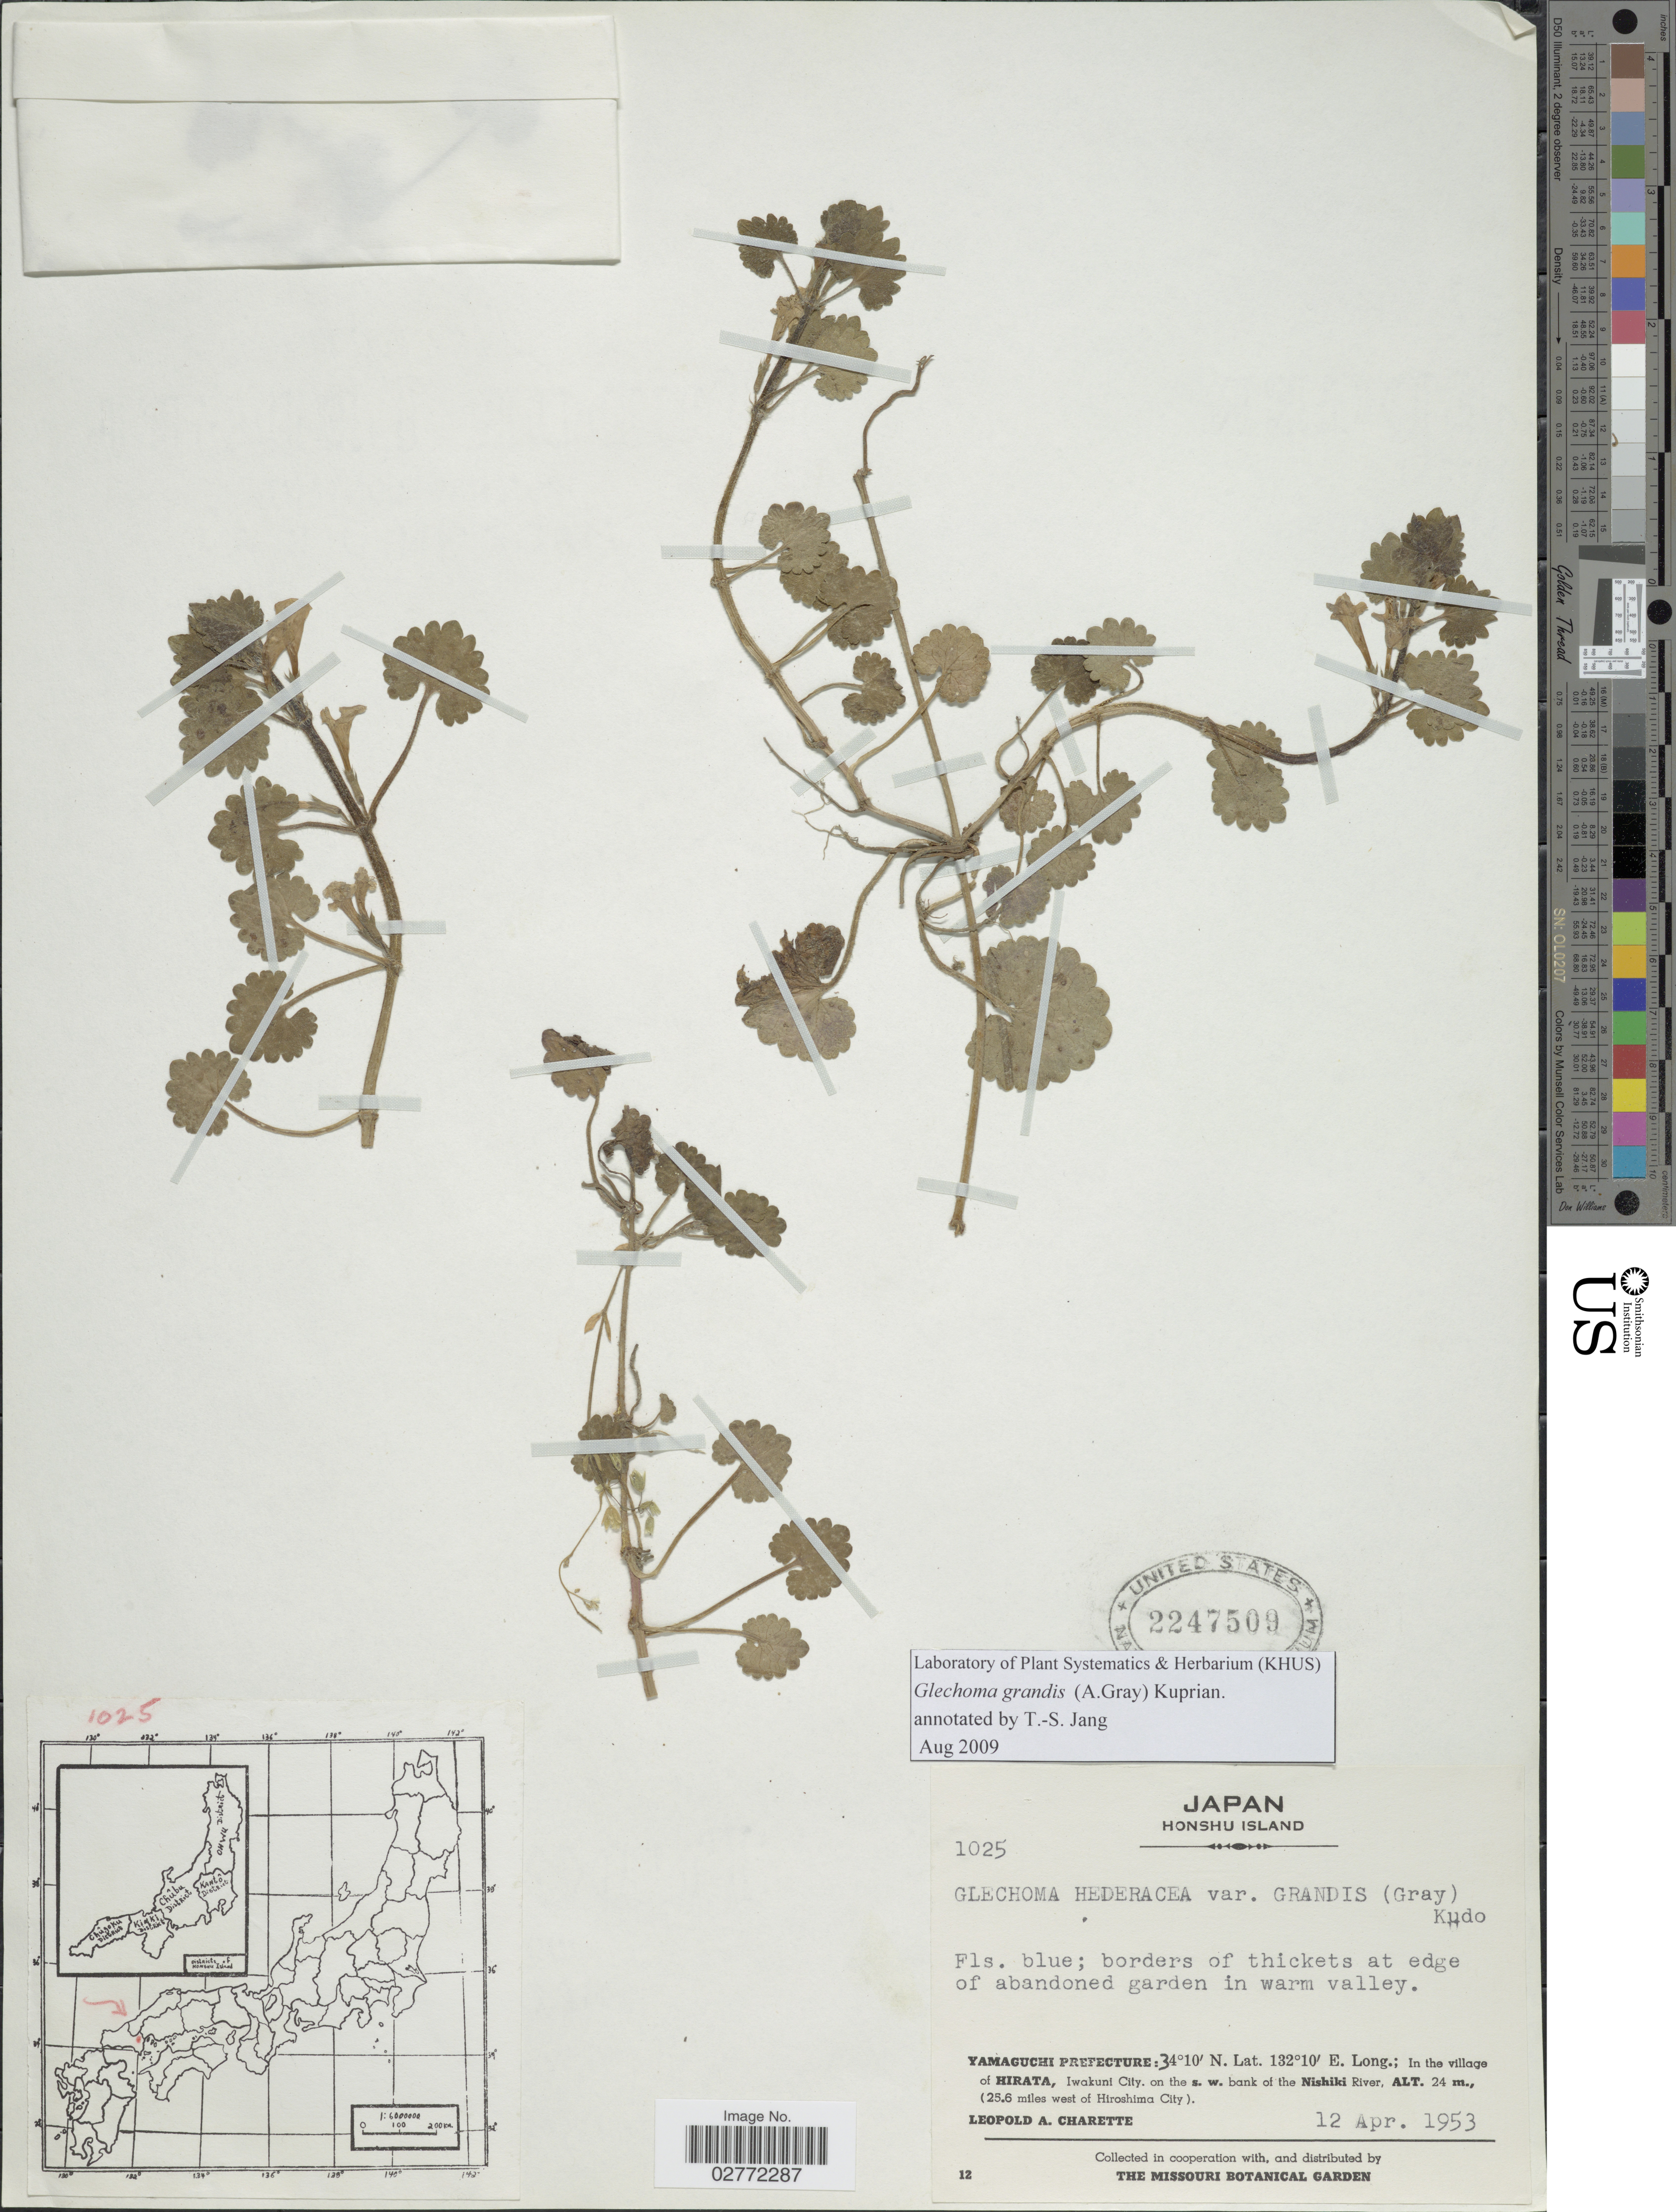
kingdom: Plantae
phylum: Tracheophyta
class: Magnoliopsida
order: Lamiales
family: Lamiaceae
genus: Glechoma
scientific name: Glechoma grandis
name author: (A. Gray) Kuprian.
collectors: L. A. Charette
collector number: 1025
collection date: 1953-04-12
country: Japan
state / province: Yamaguti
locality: Honsh Island. Yamaguchi Prefecture. In the village of Hirata, Iwakuni City, on the s.w. bank of the Nishiki River. (25.6 miles west of Hiroshima City).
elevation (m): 24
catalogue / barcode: US 2247509